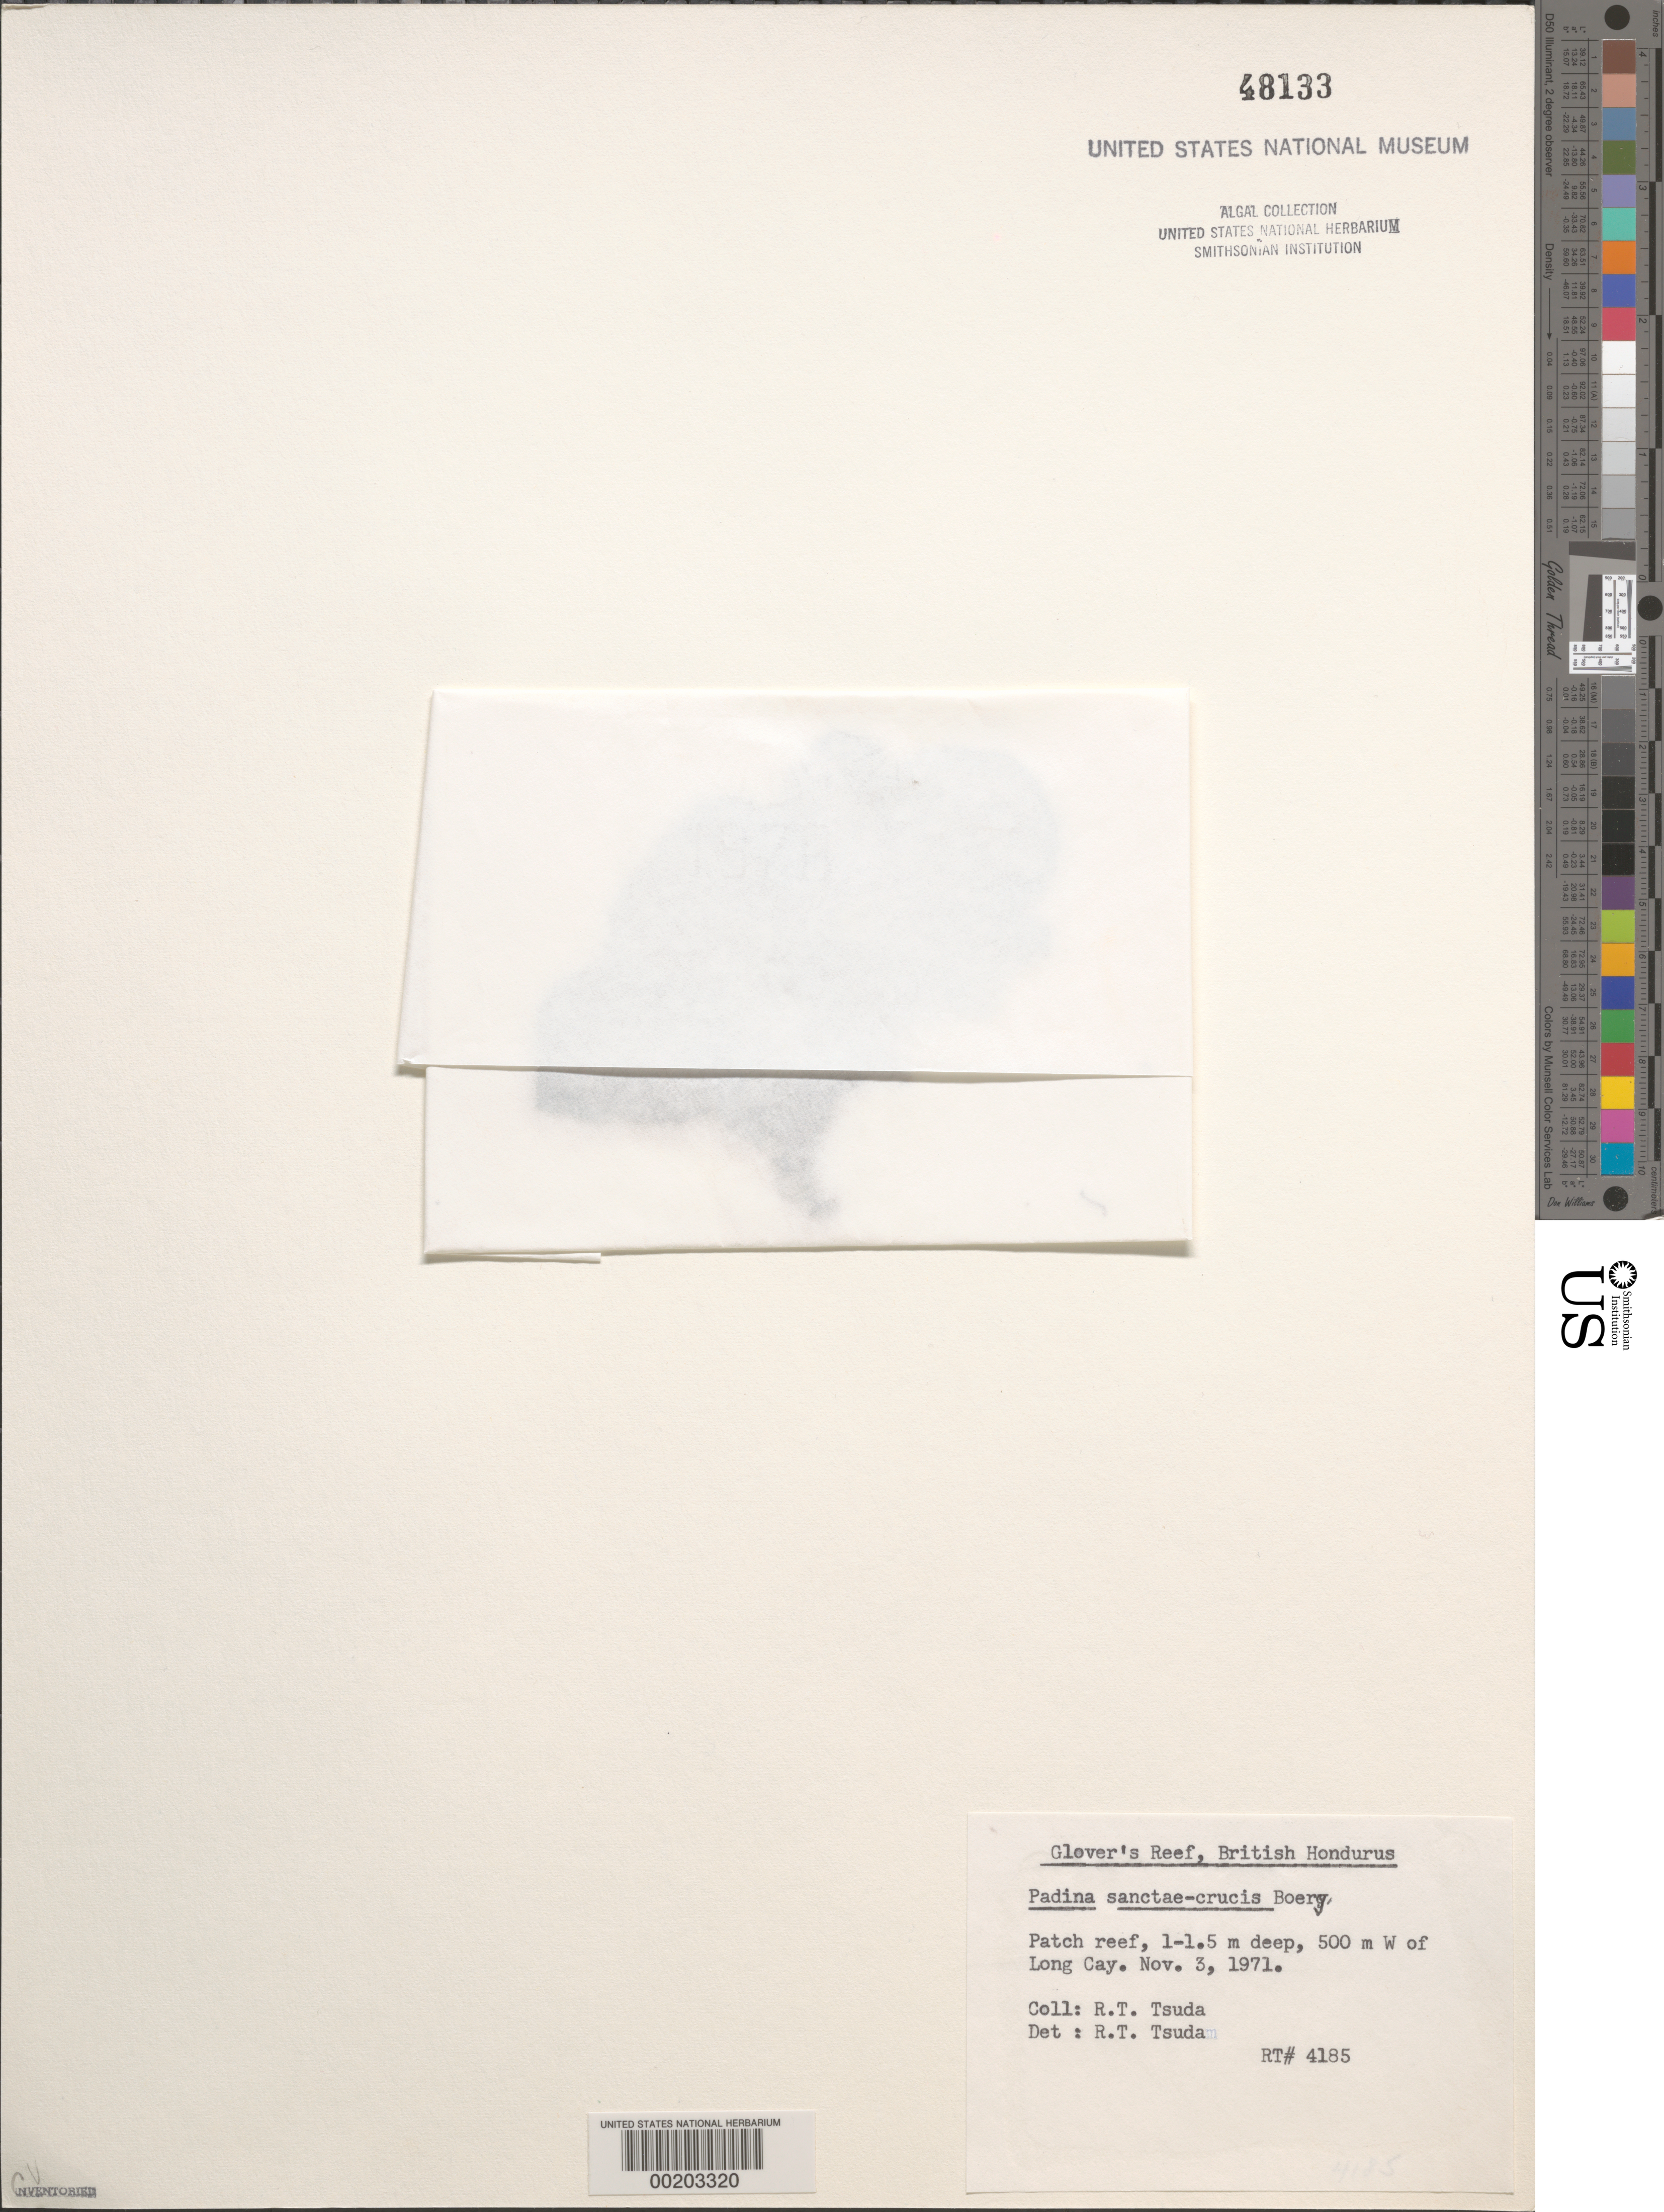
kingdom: Chromista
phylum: Ochrophyta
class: Phaeophyceae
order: Dictyotales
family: Dictyotaceae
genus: Padina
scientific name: Padina sanctae-crucis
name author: Børgesen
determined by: Tsuda, R. T.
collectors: R. Tsuda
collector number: Rt 4185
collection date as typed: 03 Nov 1971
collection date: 1971-11-03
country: Belize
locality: Glover's Reef, 500 meters W of Long Cay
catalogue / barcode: US 48133